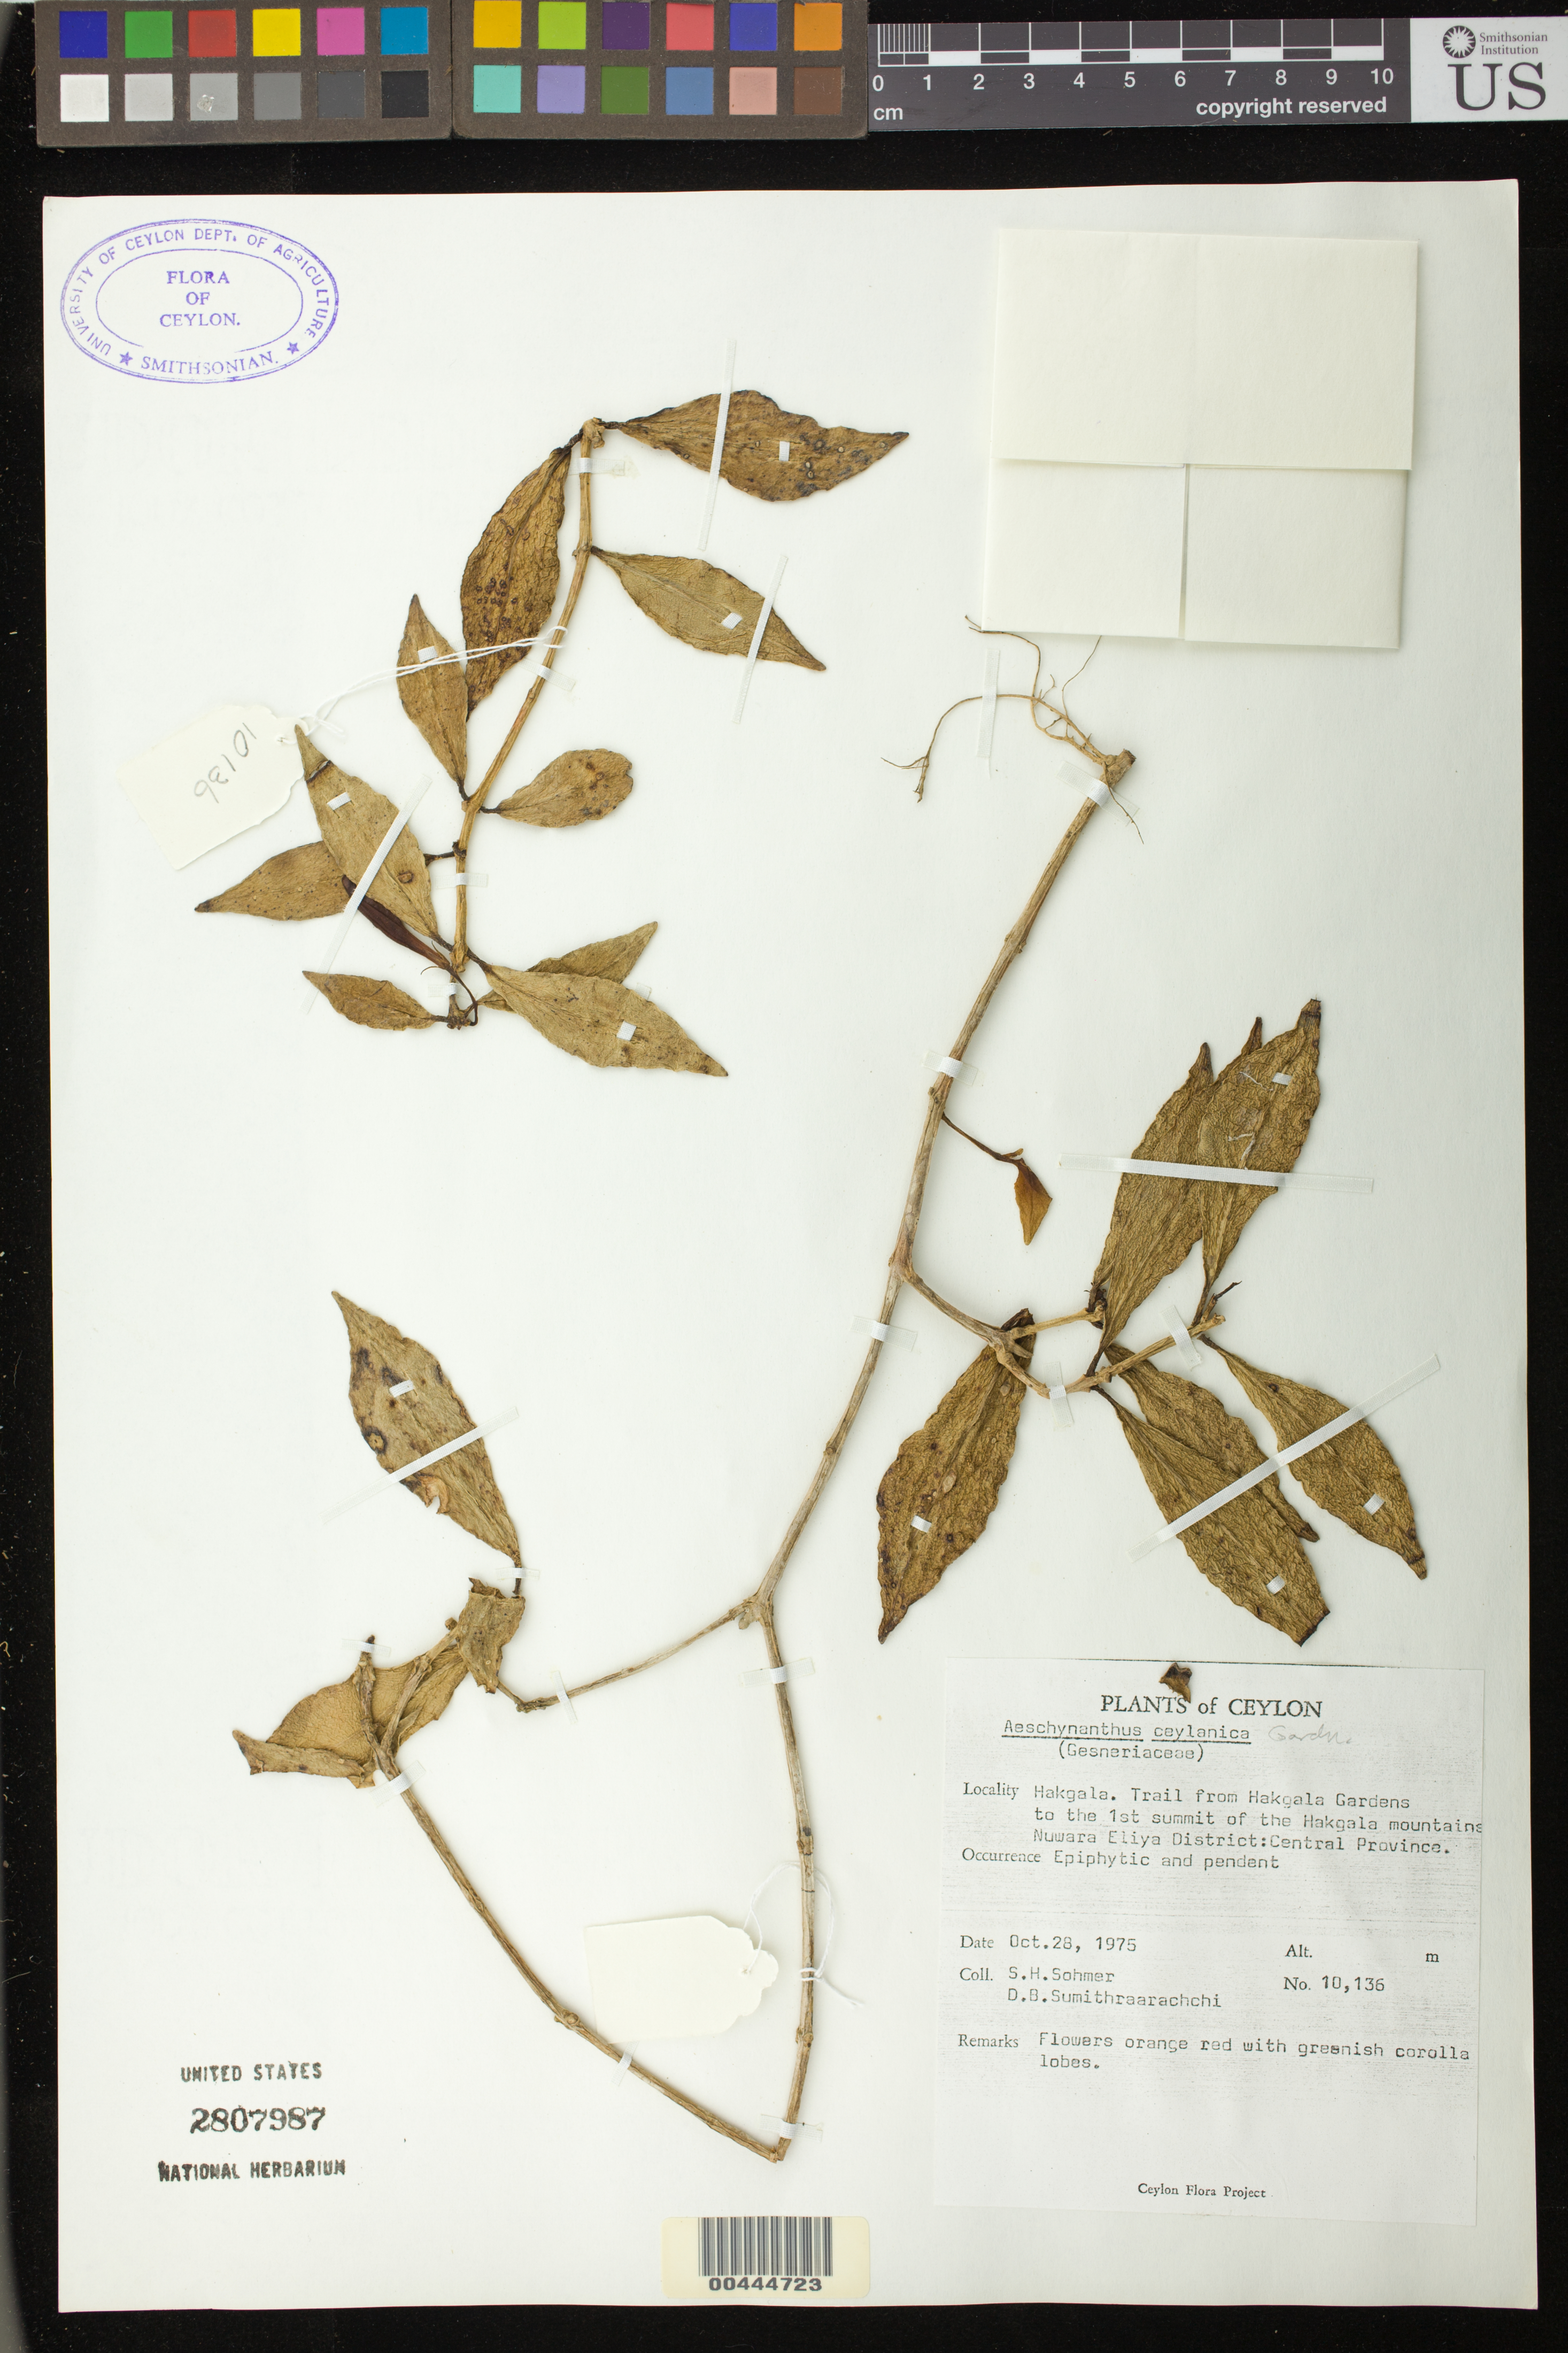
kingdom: Plantae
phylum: Tracheophyta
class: Magnoliopsida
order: Lamiales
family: Gesneriaceae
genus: Aeschynanthus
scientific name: Aeschynanthus ceylanicus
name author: Gardner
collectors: S. H. Sohmer & D. B. Sumithraarachchi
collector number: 10136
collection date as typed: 28 Oct 1975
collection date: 1975-10-28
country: Sri Lanka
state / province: Central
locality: Nuwara eliya dist., Hakgala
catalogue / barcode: US 2807987